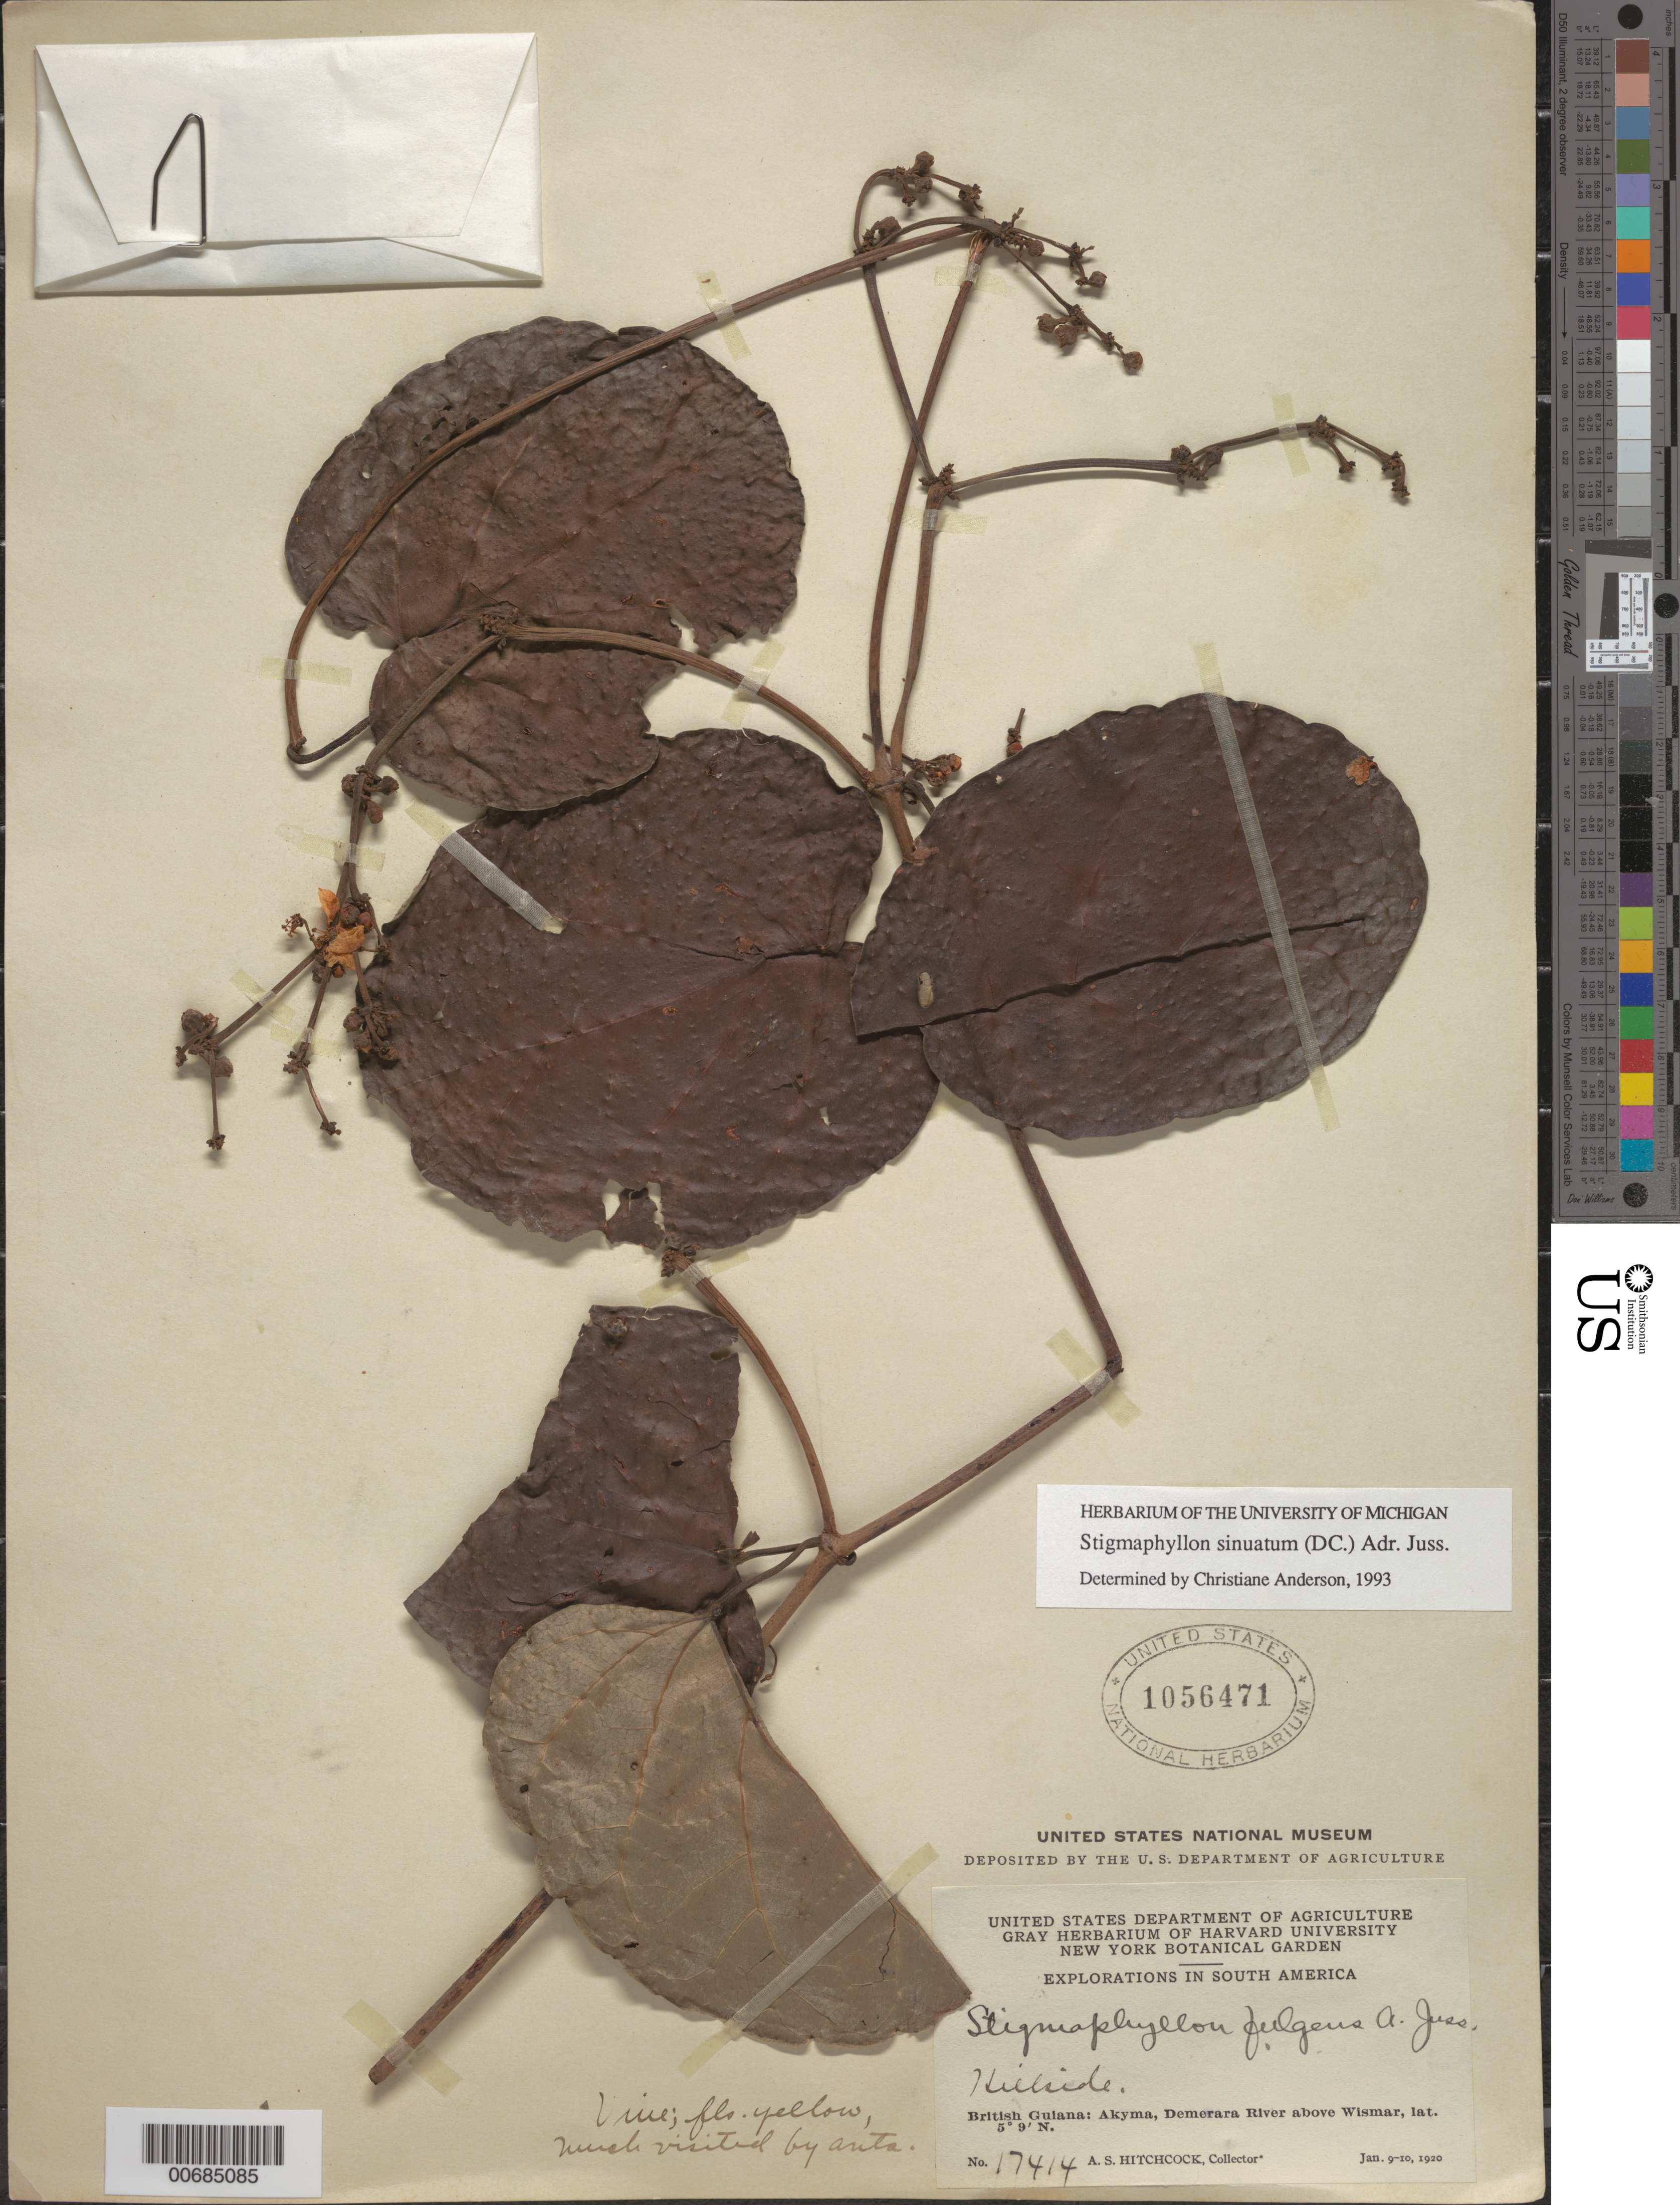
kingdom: Plantae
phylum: Tracheophyta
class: Magnoliopsida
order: Malpighiales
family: Malpighiaceae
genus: Stigmaphyllon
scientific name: Stigmaphyllon sinuatum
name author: (DC.) A. Juss.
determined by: Anderson, C.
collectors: A. S. Hitchcock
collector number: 17414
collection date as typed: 9-Jan-20 to 10-Jan-20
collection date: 1920-01-09/1920-01-10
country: Guyana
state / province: U. Demerara-Berbice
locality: Akyma, Demerara River above Wismar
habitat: Hillside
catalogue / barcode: US 1056471